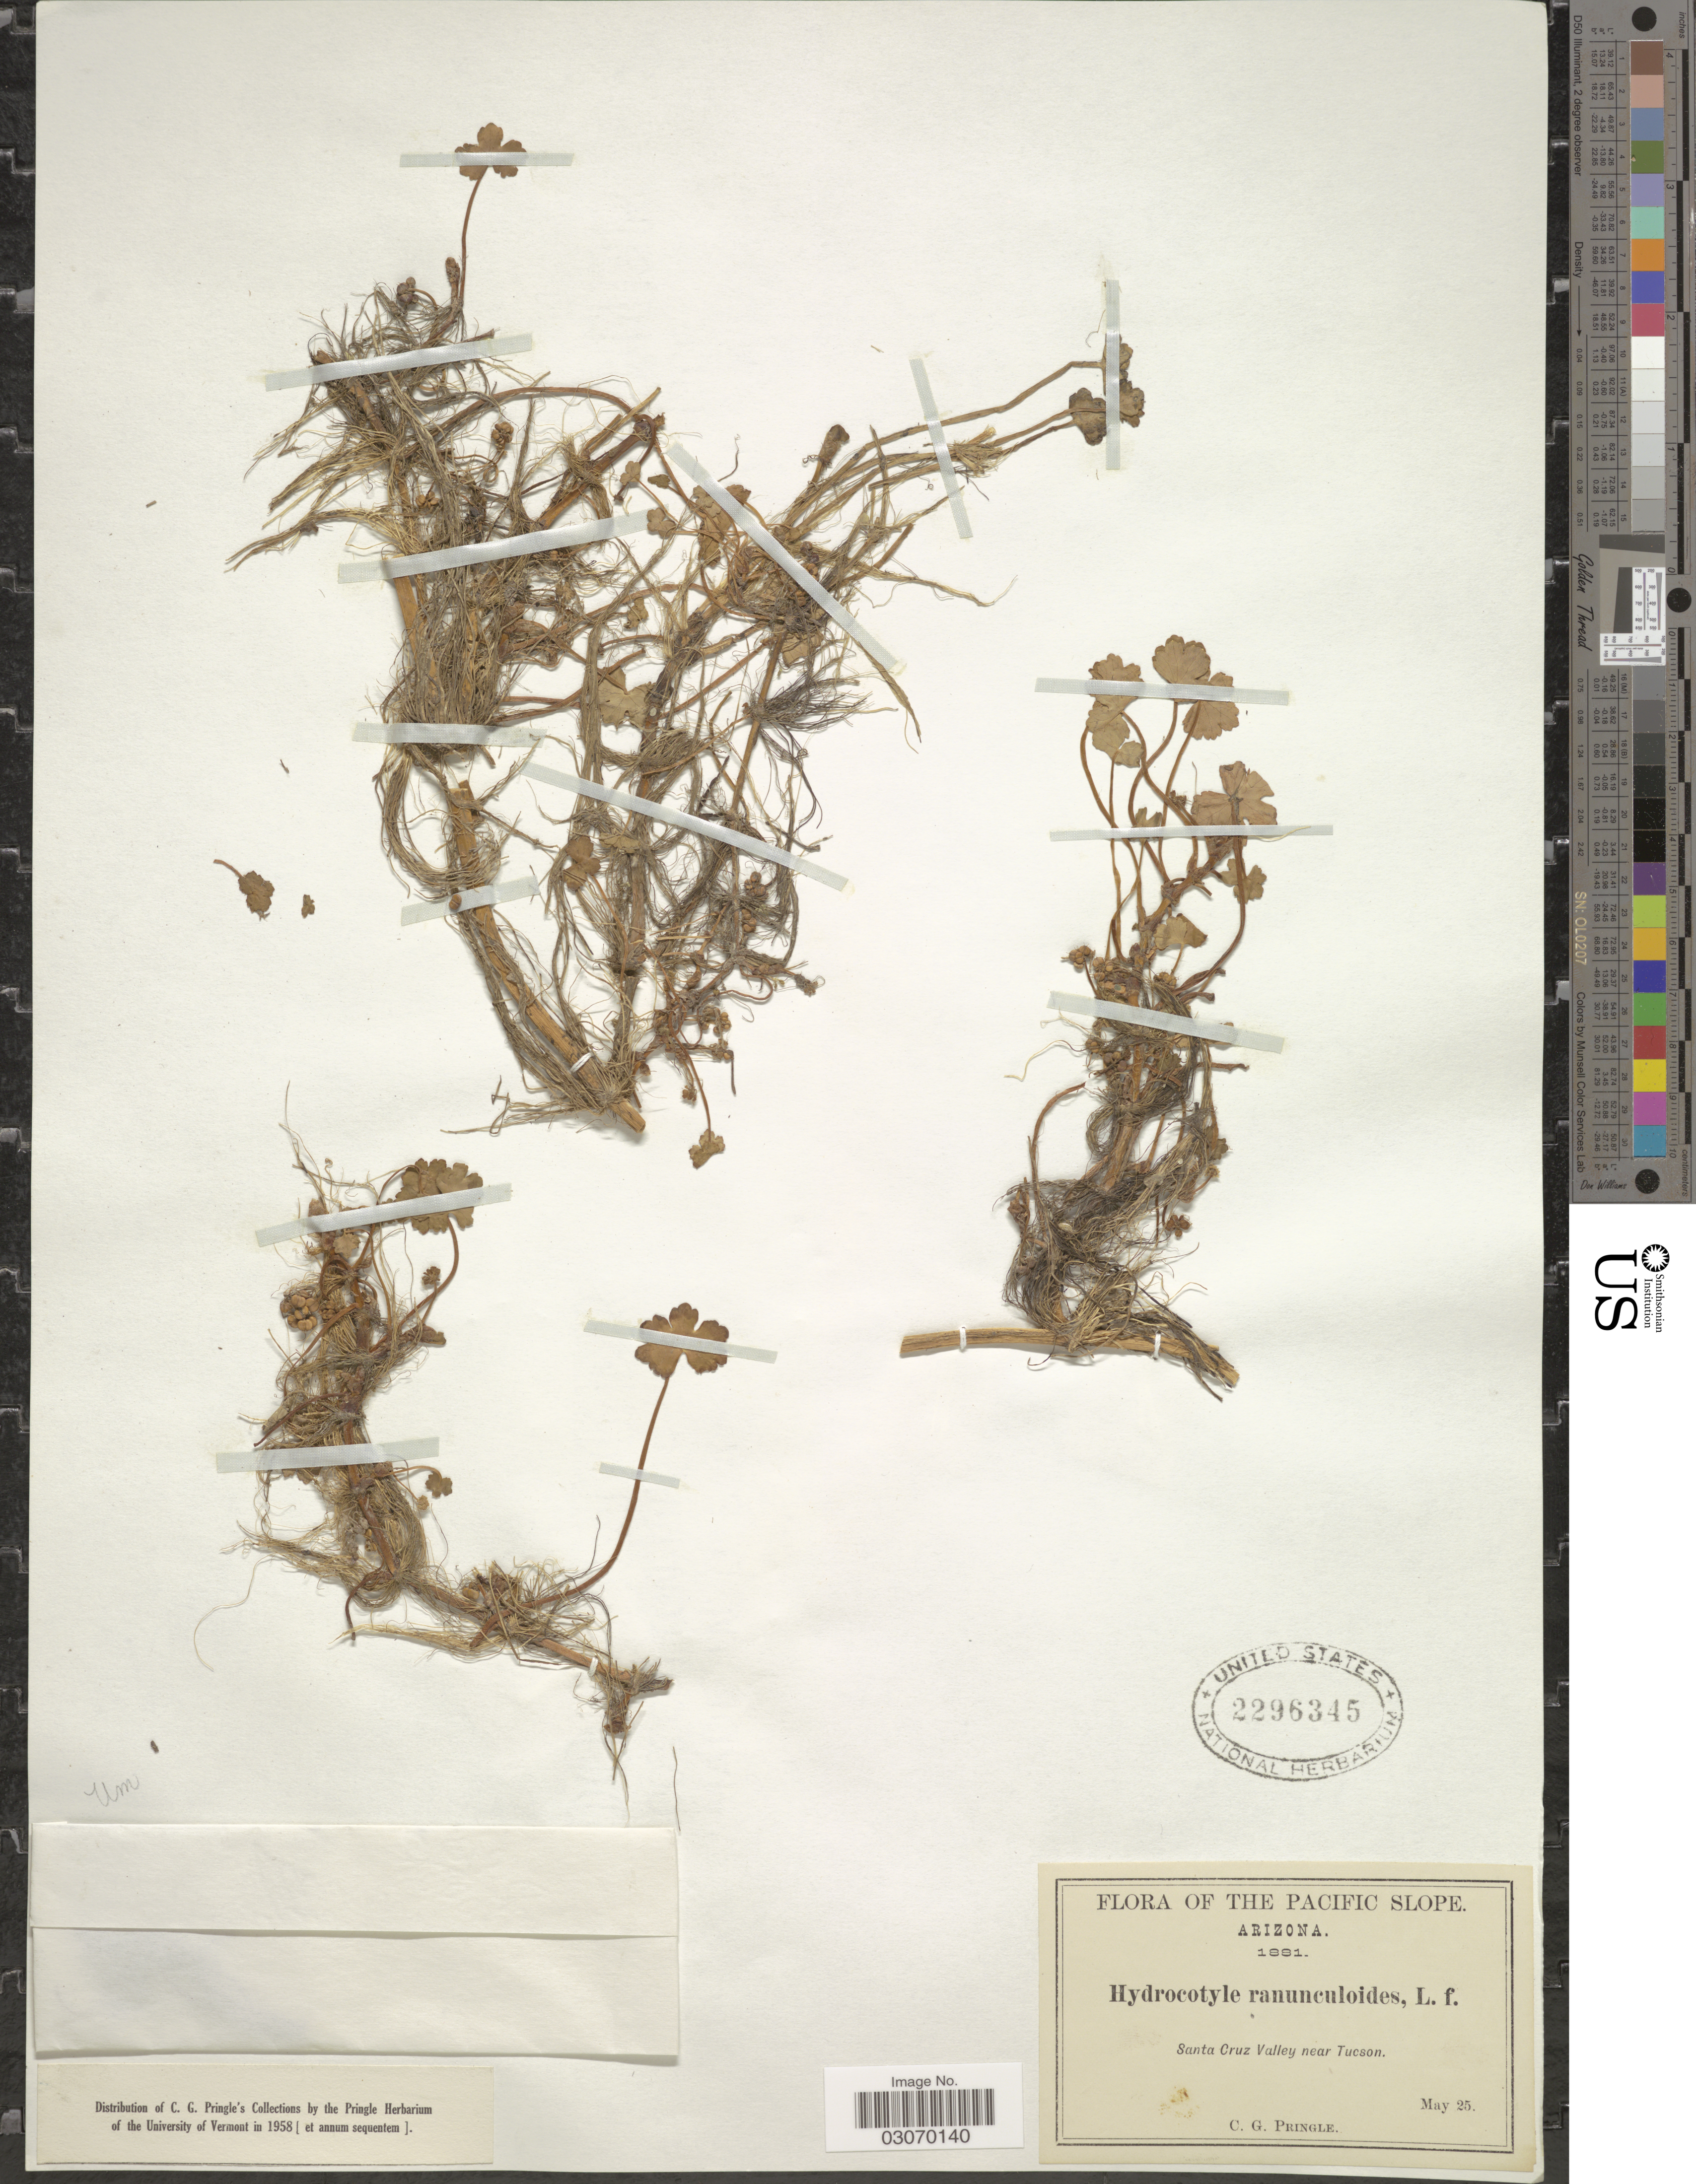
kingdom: Plantae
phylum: Tracheophyta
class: Magnoliopsida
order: Apiales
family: Araliaceae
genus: Hydrocotyle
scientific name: Hydrocotyle ranunculoides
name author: L. f.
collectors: C. G. Pringle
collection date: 1881-05-25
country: United States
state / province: Arizona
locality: The Pacific Slope. Santa Cruz Valley near Tucson.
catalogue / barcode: US 2296345